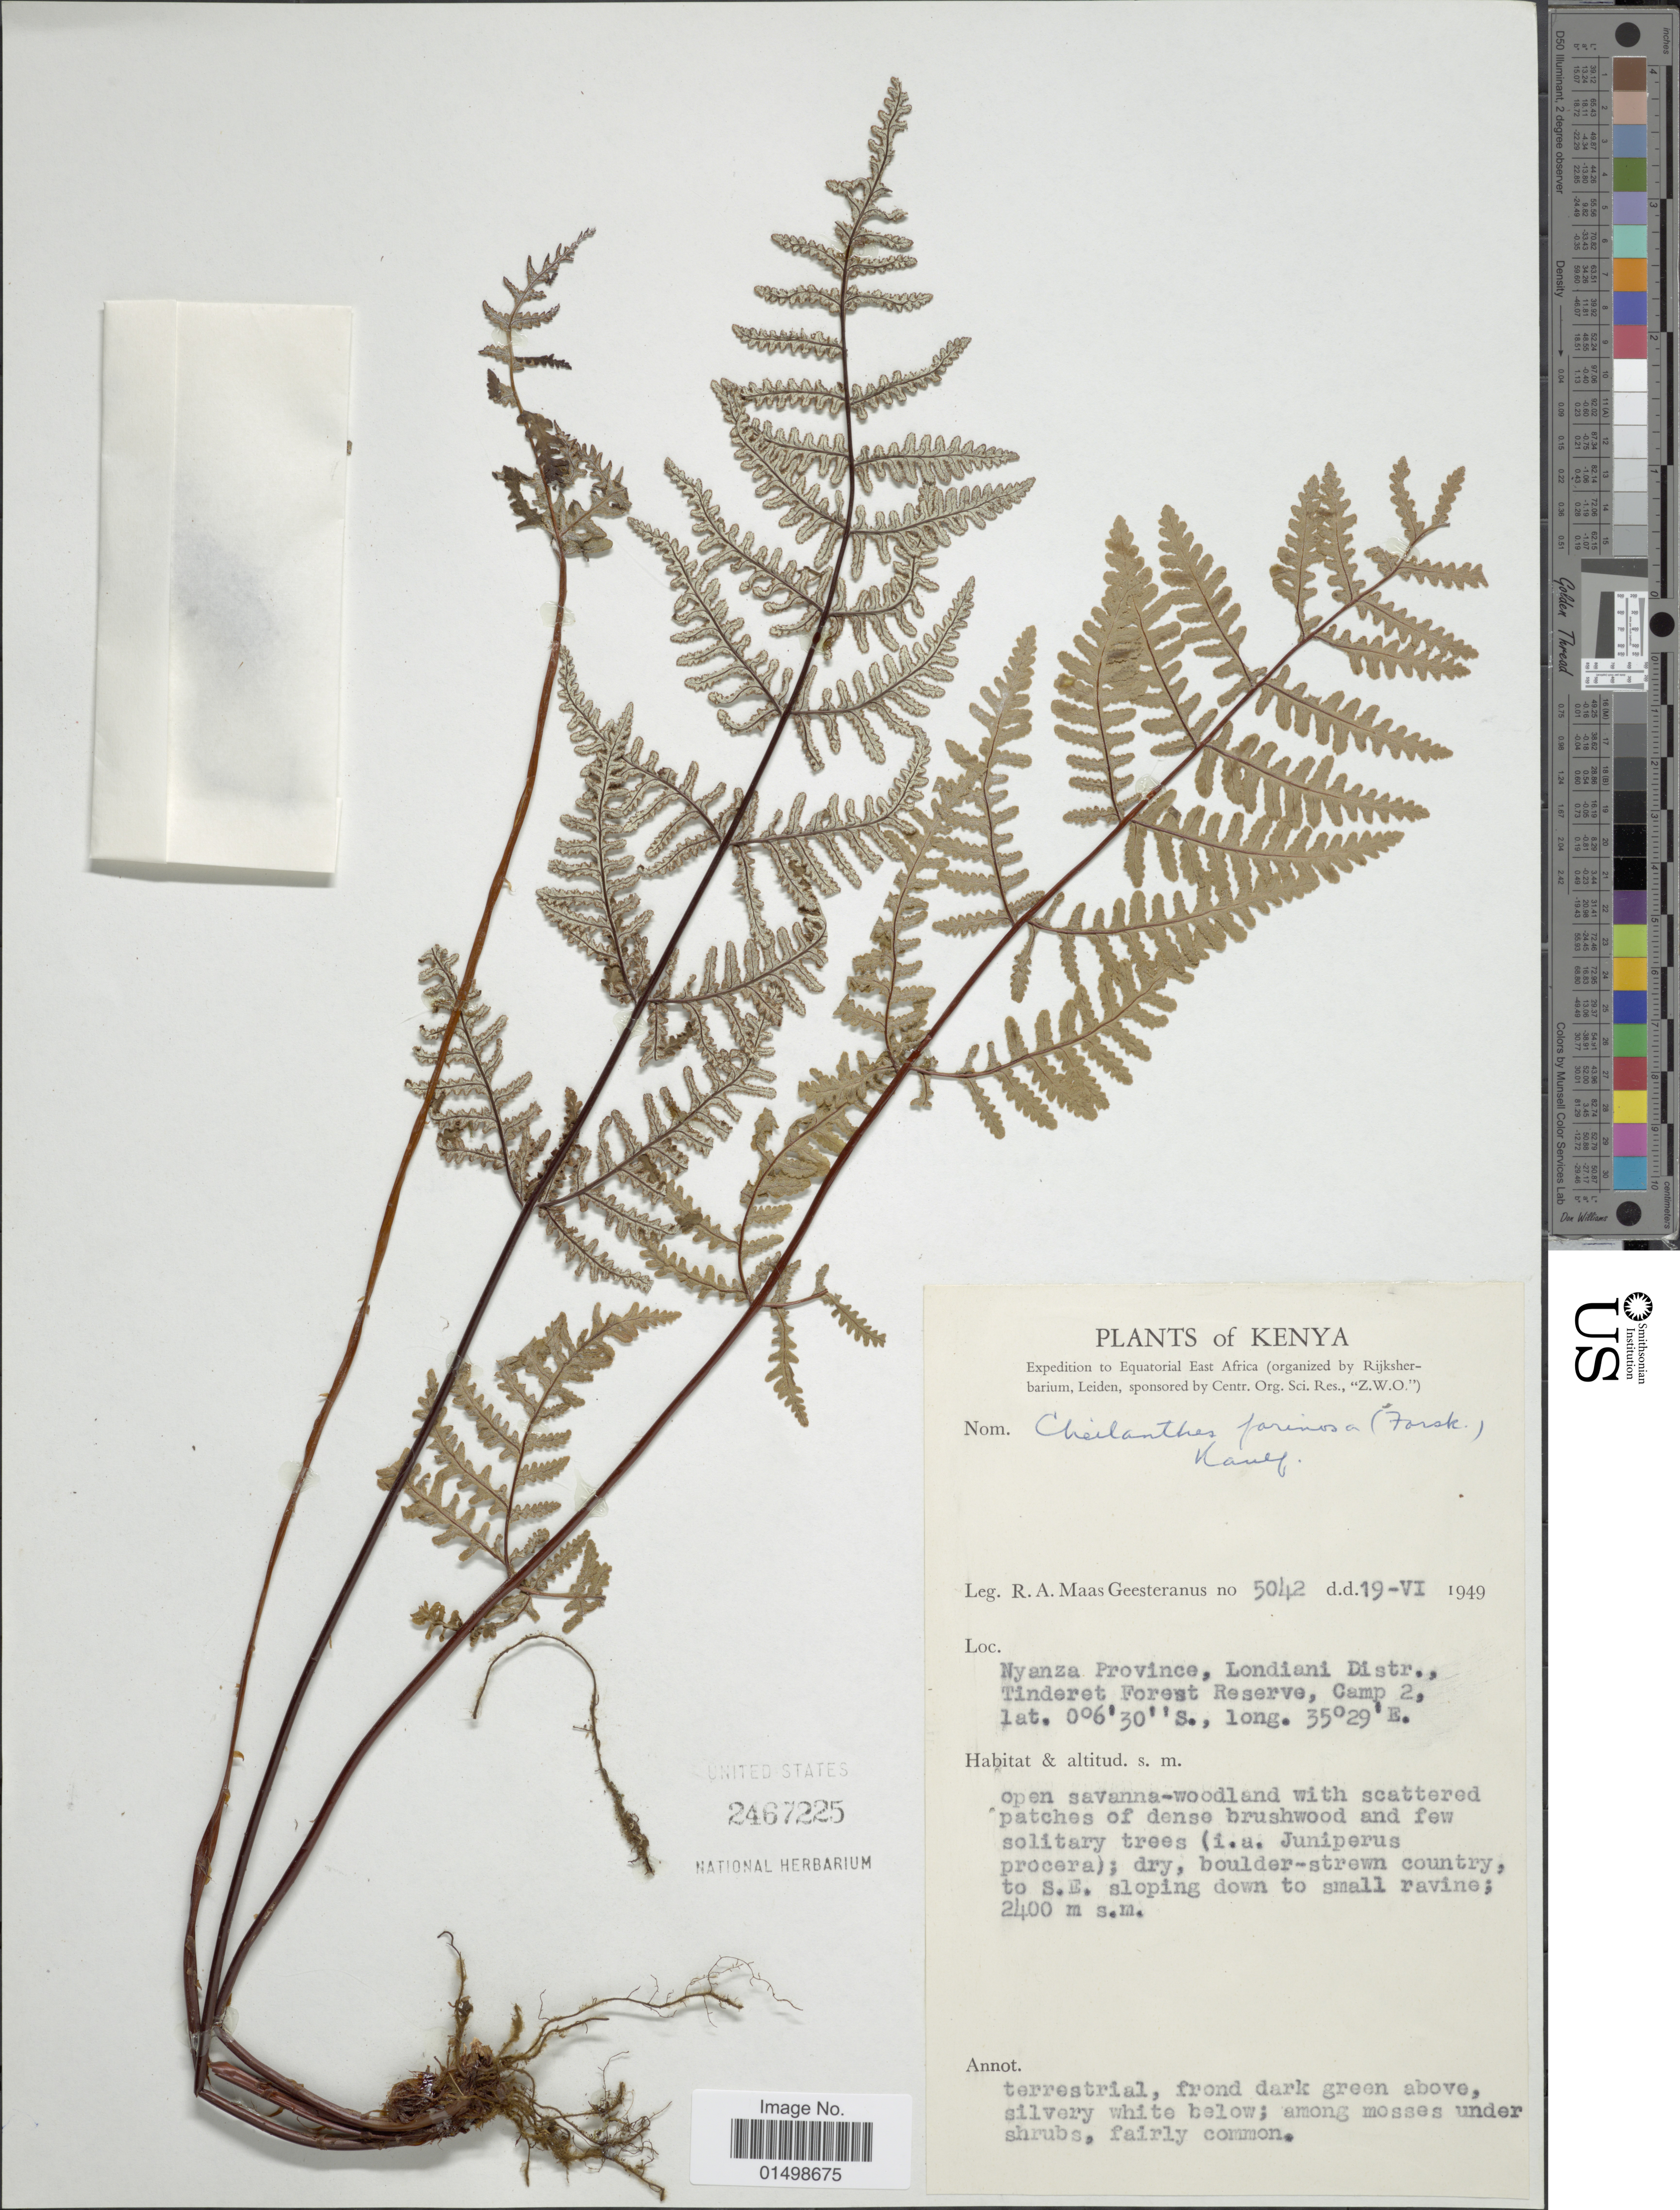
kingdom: Plantae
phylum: Tracheophyta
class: Polypodiopsida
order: Polypodiales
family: Pteridaceae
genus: Aleuritopteris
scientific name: Aleuritopteris farinosa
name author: (Forssk.) Fée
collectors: R. A. Maas Geesteranus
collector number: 5042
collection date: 1949-06-19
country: Kenya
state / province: Kericho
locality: Londiani Distr., Tinderet Forest Reserve, Camp 2, Equatorial East Africa.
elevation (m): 2400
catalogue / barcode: US 2467225